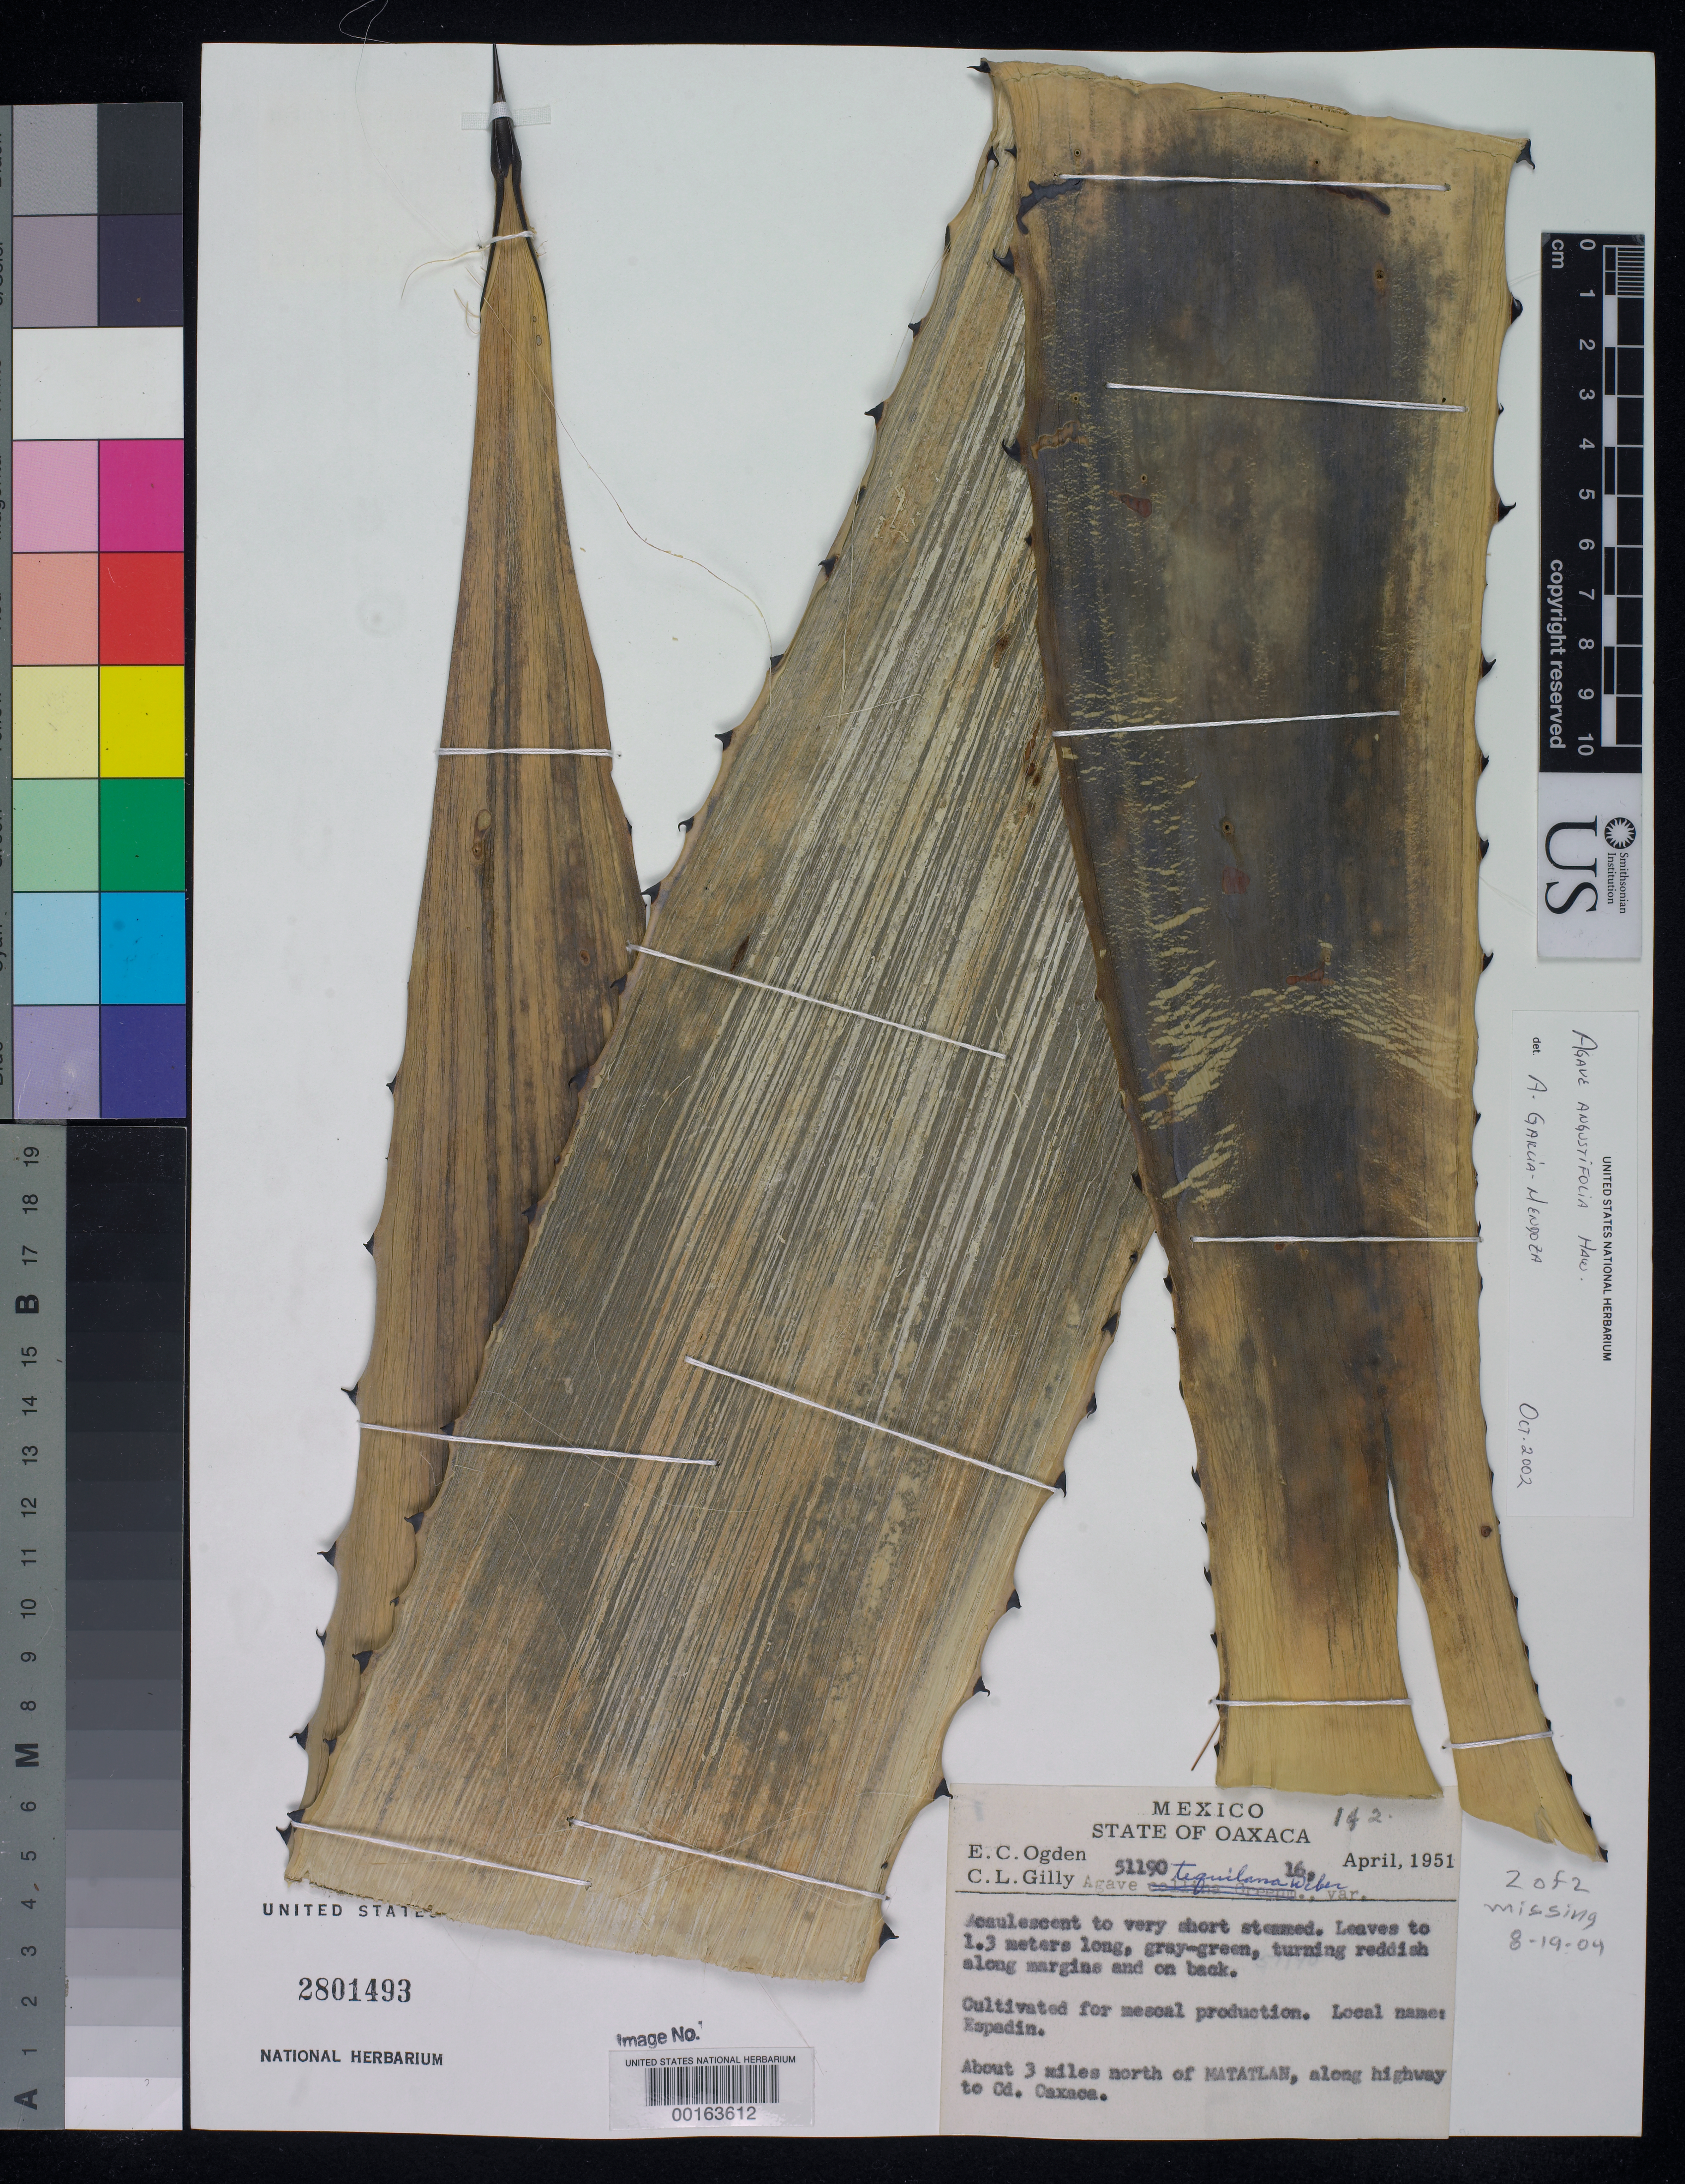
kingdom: Plantae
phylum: Tracheophyta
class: Liliopsida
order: Asparagales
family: Asparagaceae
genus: Agave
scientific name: Agave angustifolia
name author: Haw.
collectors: E. C. Ogden & C. Gilly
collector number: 51190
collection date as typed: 16 Apr 1951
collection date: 1951-04-16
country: Mexico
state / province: Oaxaca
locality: Ca 3 mi N of matatlan, along highway to Cd Oaxaca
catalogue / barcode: US 2801493